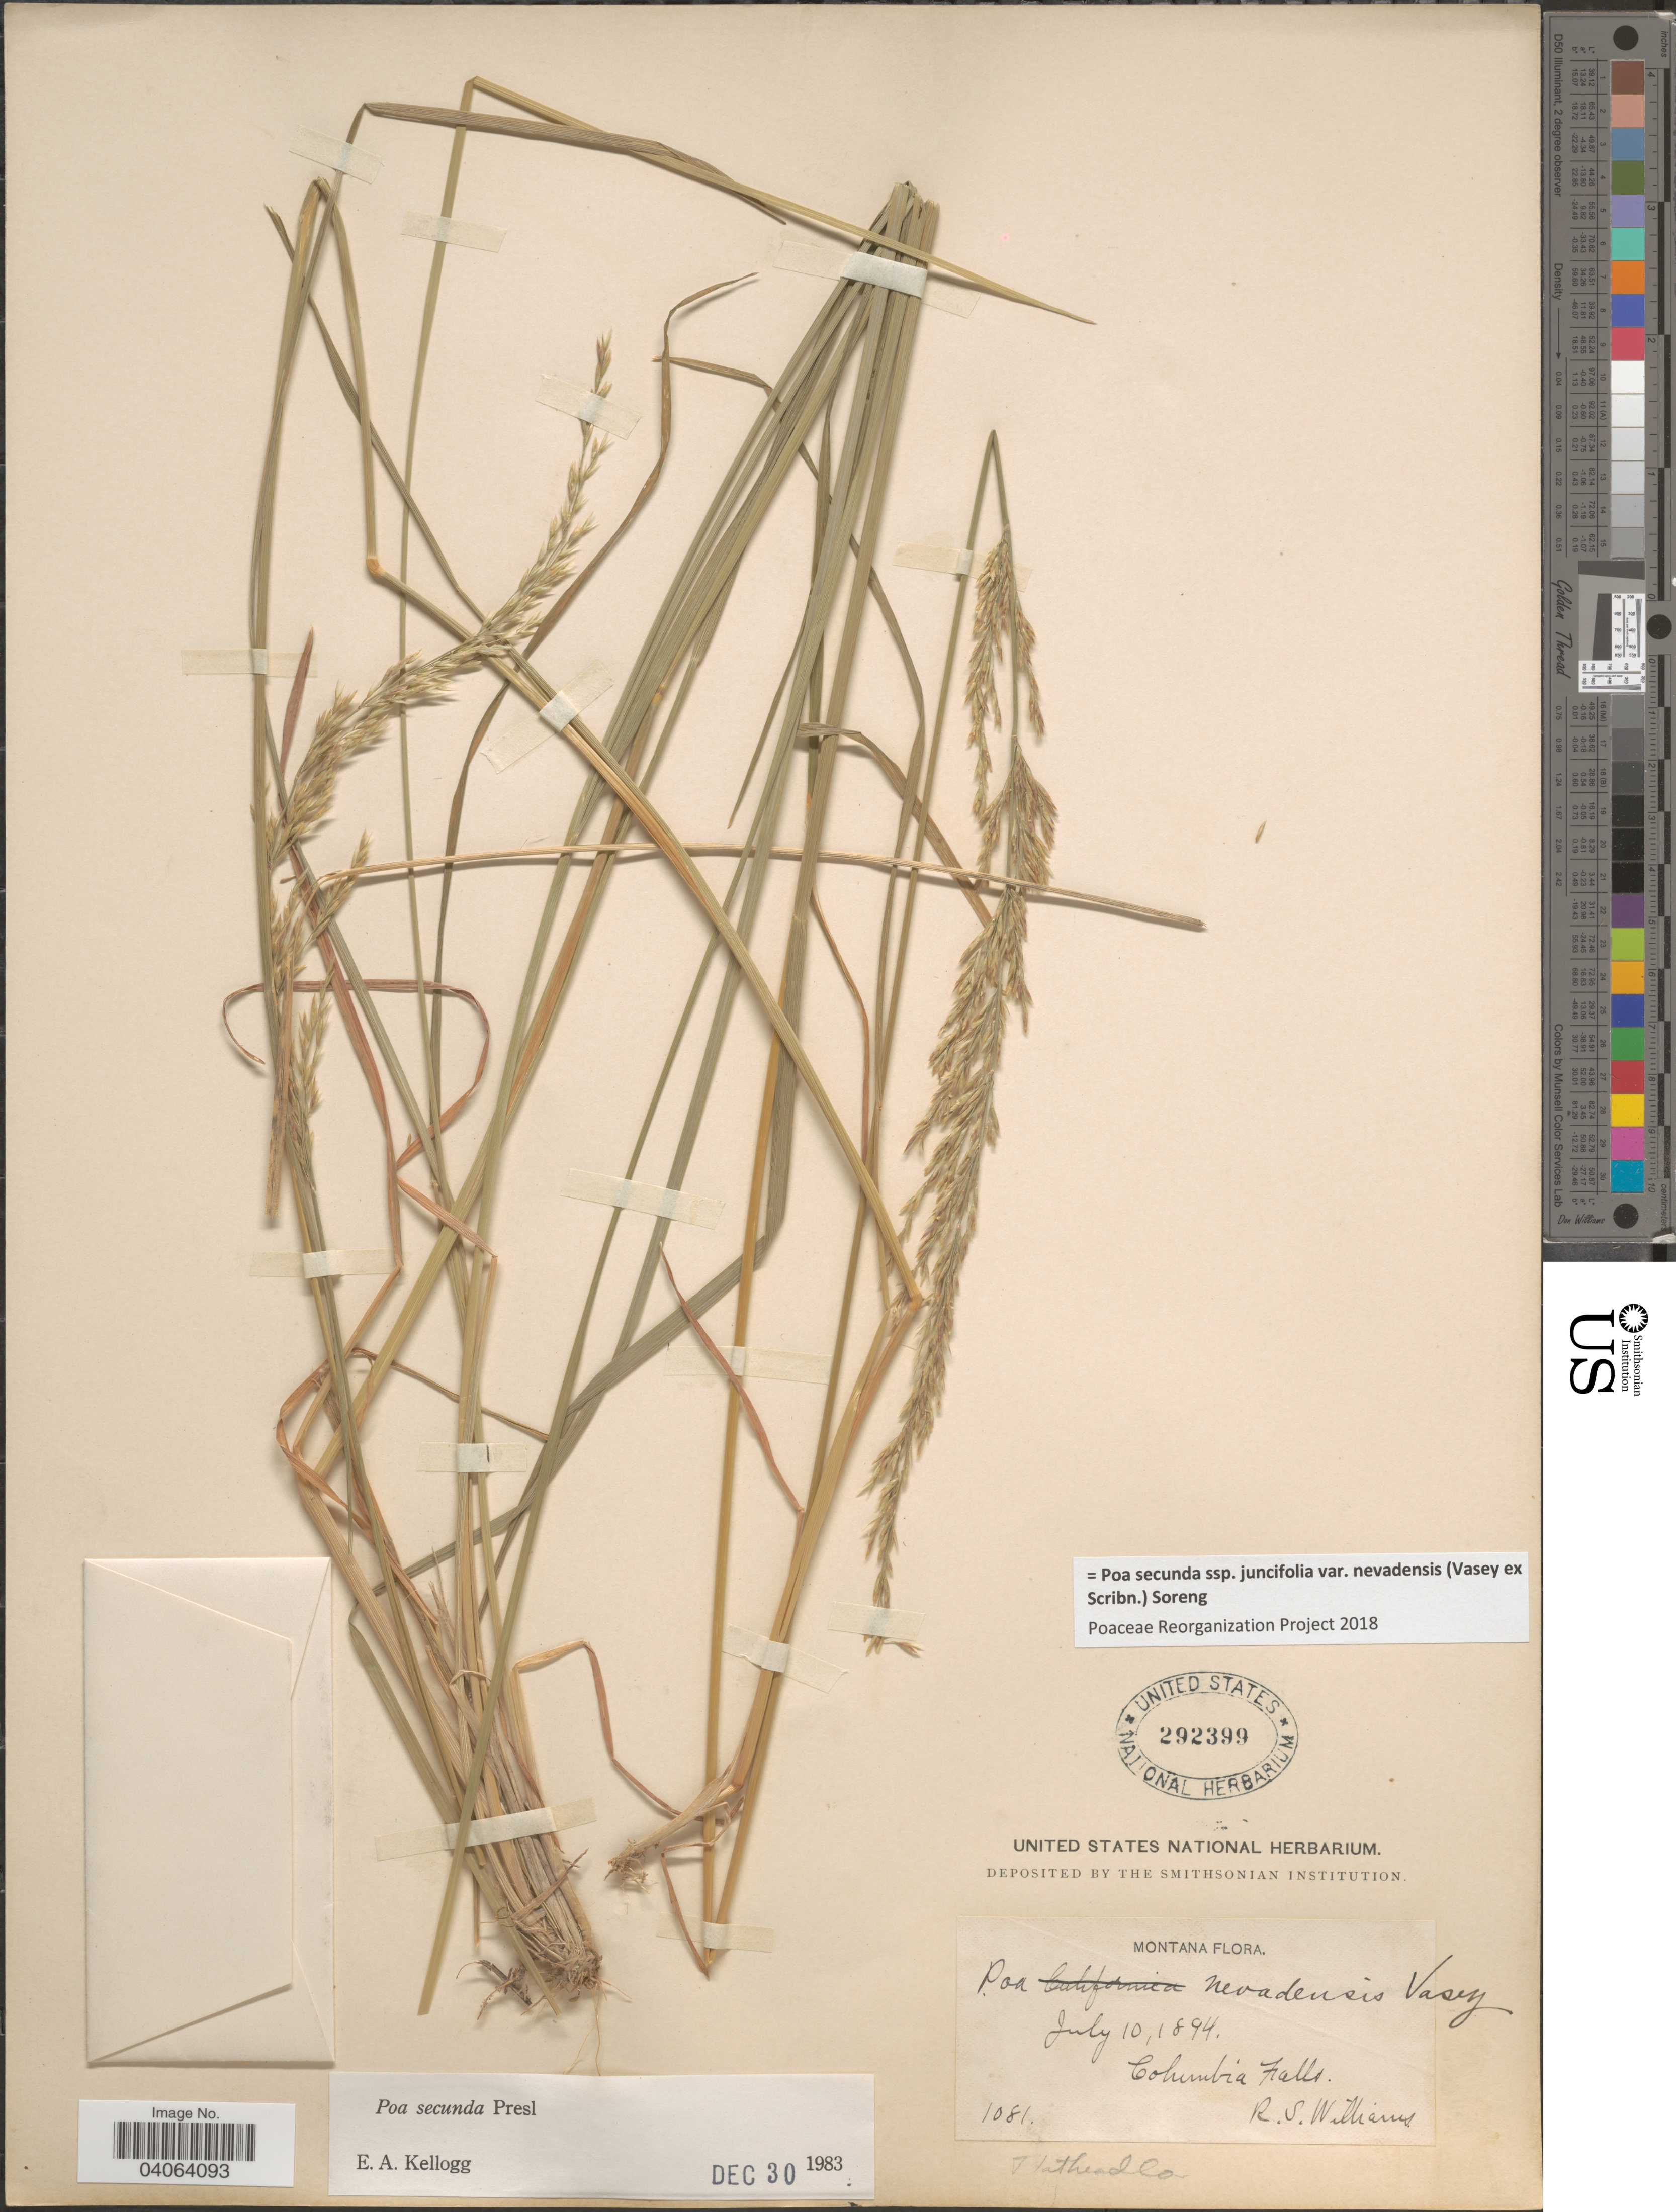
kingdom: Plantae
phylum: Tracheophyta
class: Liliopsida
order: Poales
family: Poaceae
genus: Poa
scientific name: Poa secunda subsp. juncifolia var. nevadensis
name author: (Vasey ex Scribn.) Soreng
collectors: R. S. Williams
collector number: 1081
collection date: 1894-07-10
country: United States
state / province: Montana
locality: Columbia Falls. Flathead Co.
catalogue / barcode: US 292399